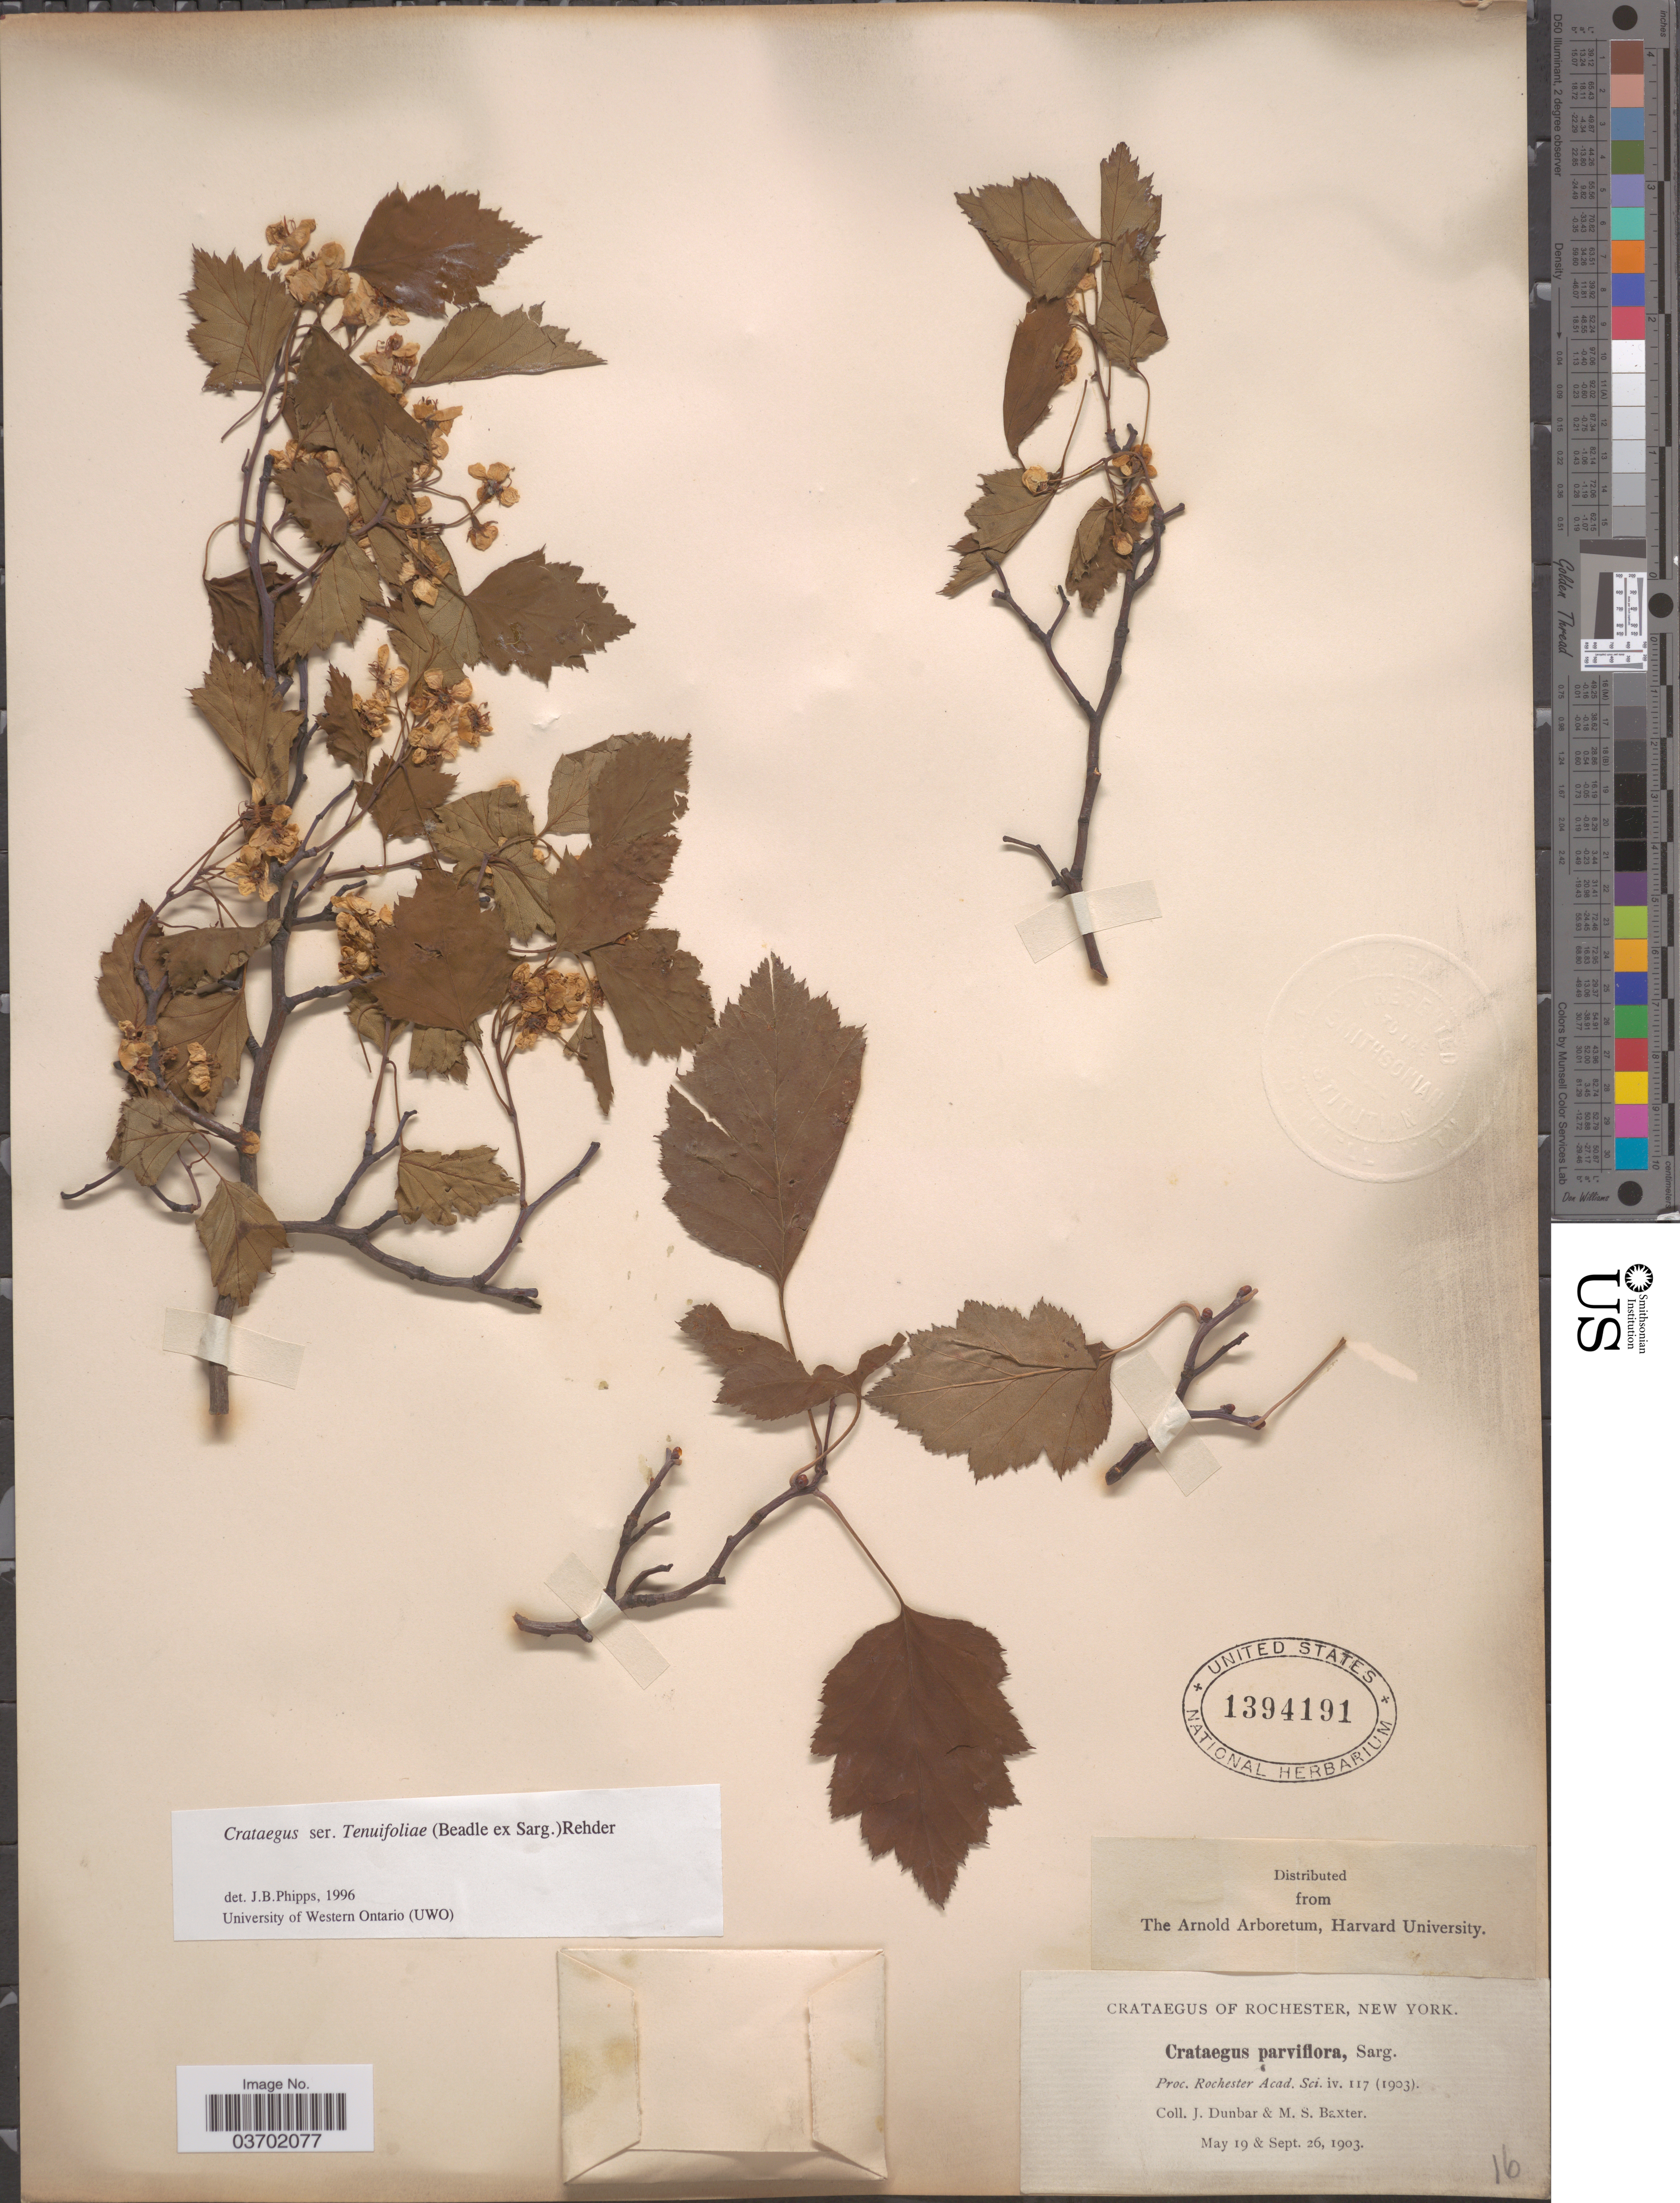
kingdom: Plantae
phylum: Tracheophyta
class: Magnoliopsida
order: Rosales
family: Rosaceae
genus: Crataegus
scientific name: Crataegus uniflora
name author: Münchh.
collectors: J. Dunbar & M. Baxter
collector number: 16?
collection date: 1903-05-19/1903-09-26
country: United States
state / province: New York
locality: Rochester.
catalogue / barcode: US 1394191